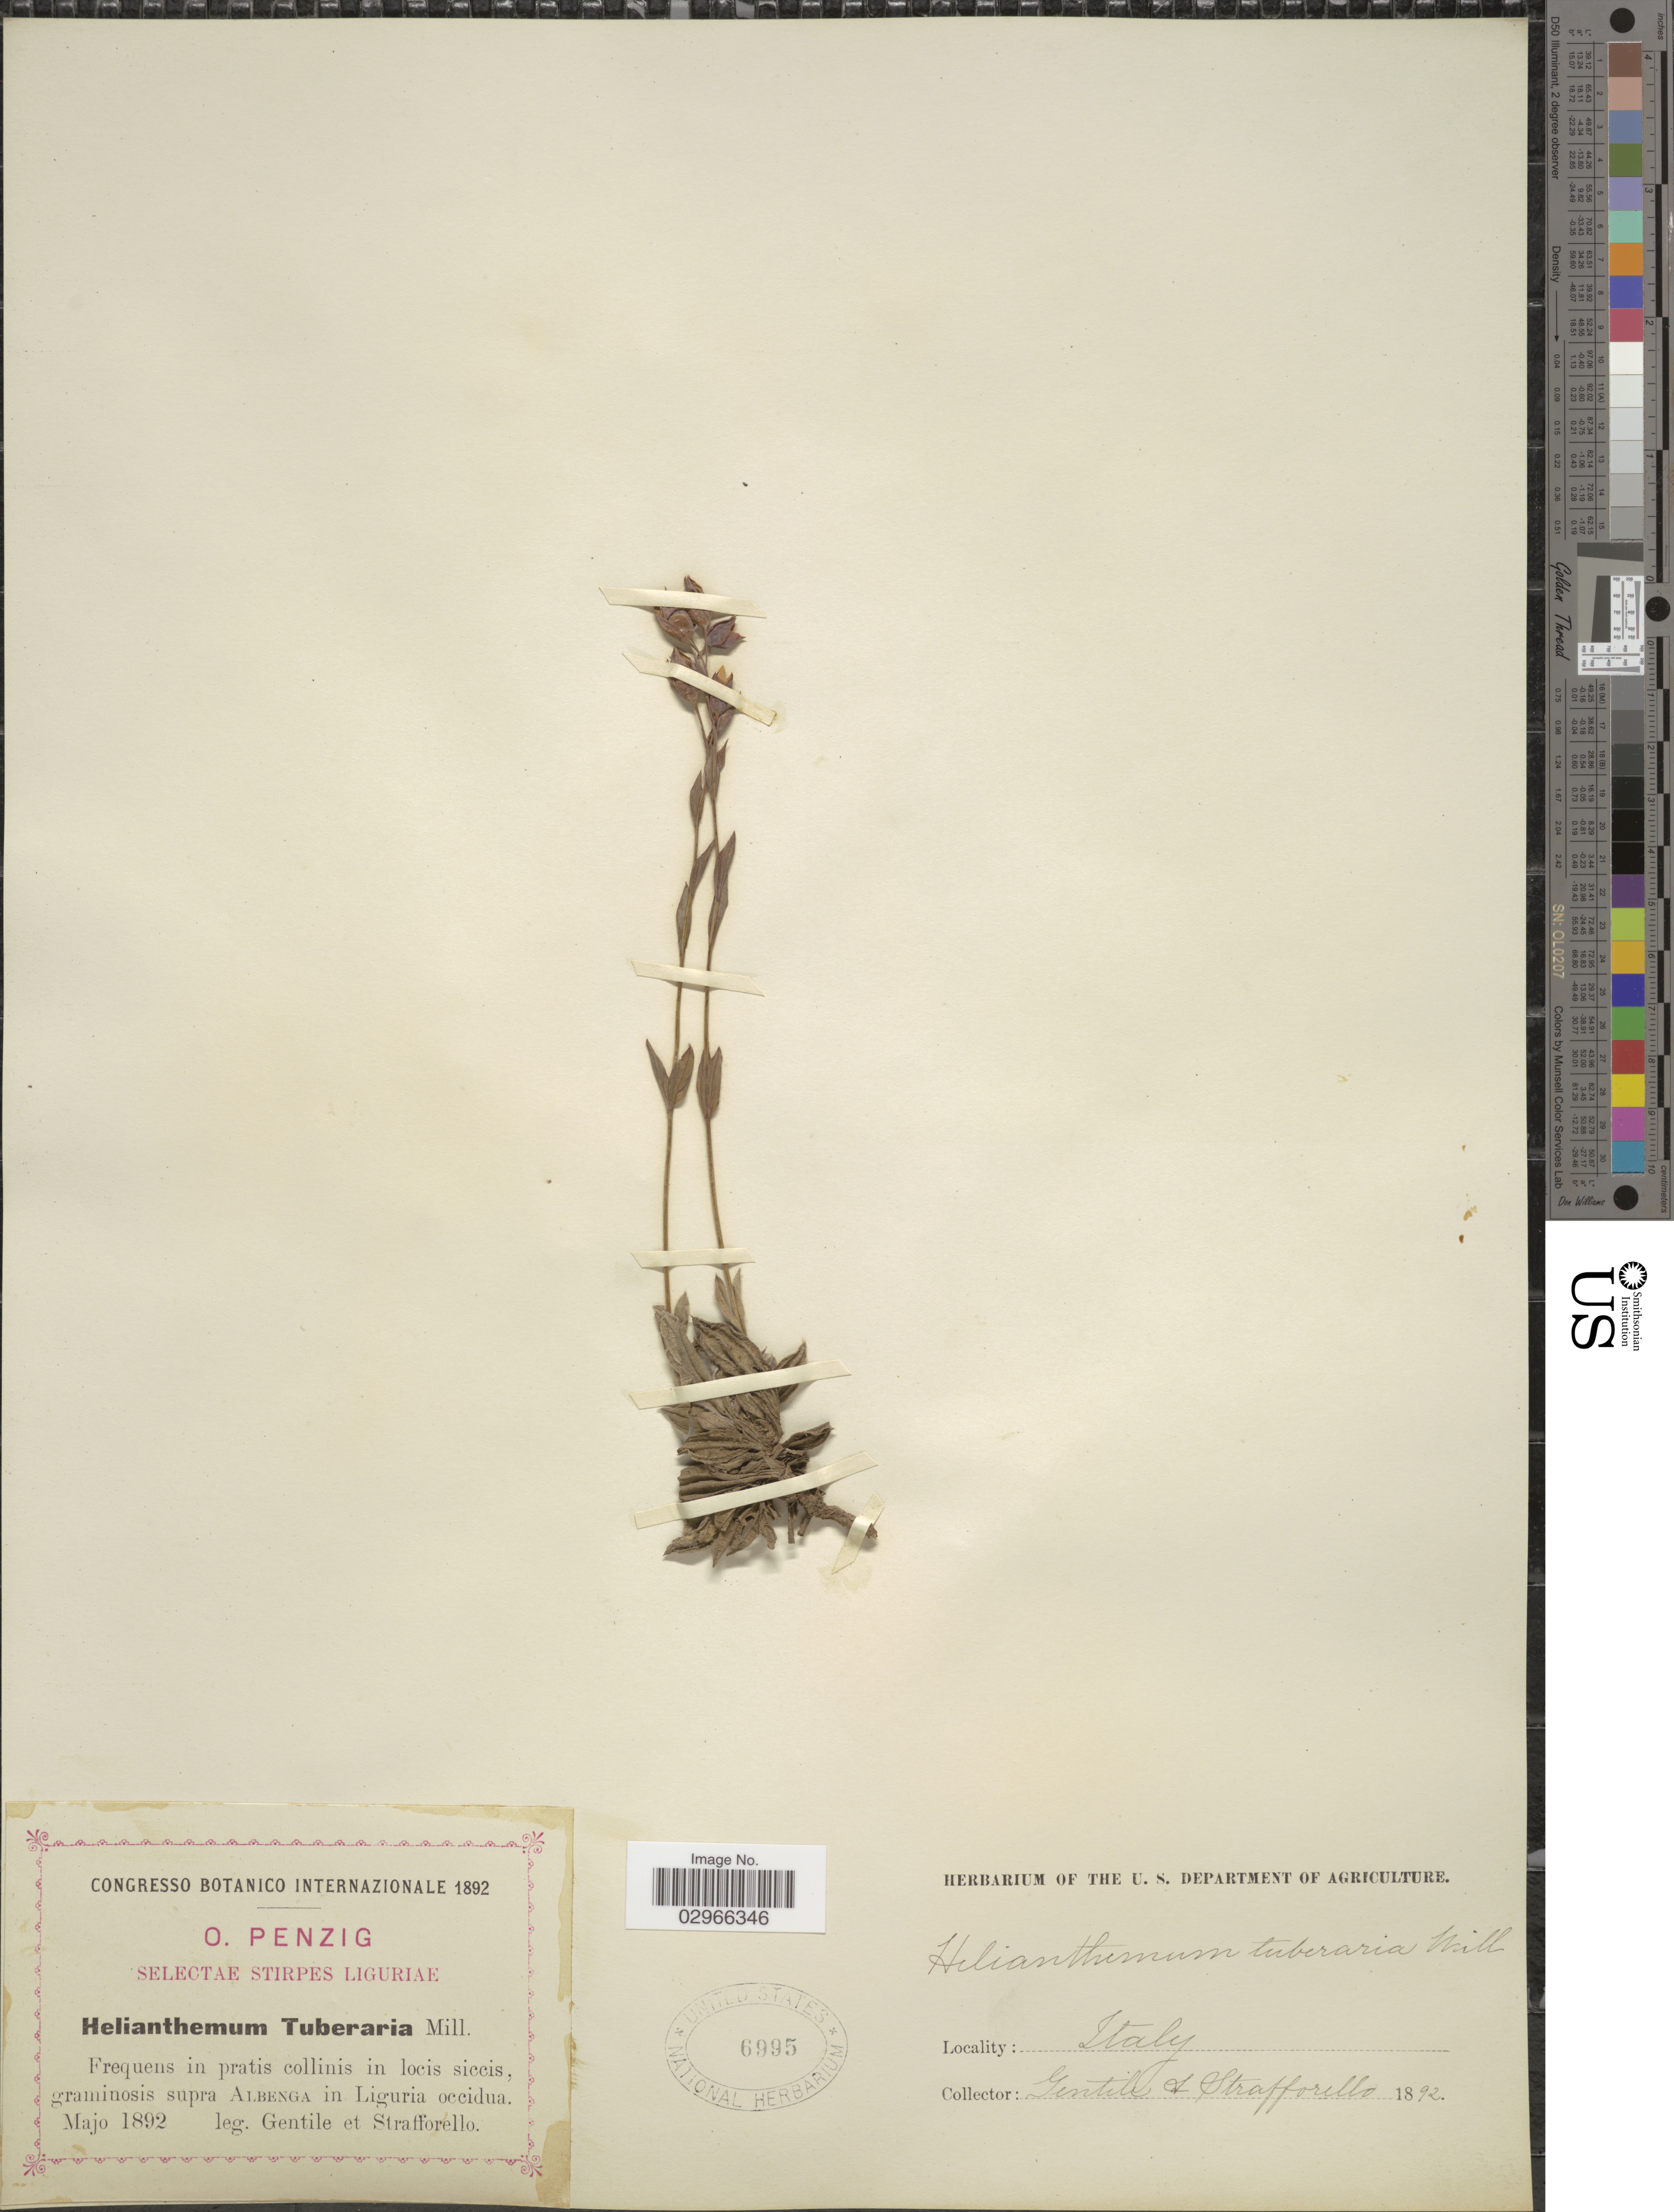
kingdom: Plantae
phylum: Tracheophyta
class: Magnoliopsida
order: Malvales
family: Cistaceae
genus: Helianthemum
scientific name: Helianthemum tuberaria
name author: (L.) Mill.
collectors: Gentile & J. Strafforello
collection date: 1892-05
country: Italy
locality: Freuquens in pratis collinis in locis siccis, graminosis supra Albenga in Liguria occidua.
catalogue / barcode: US 6995